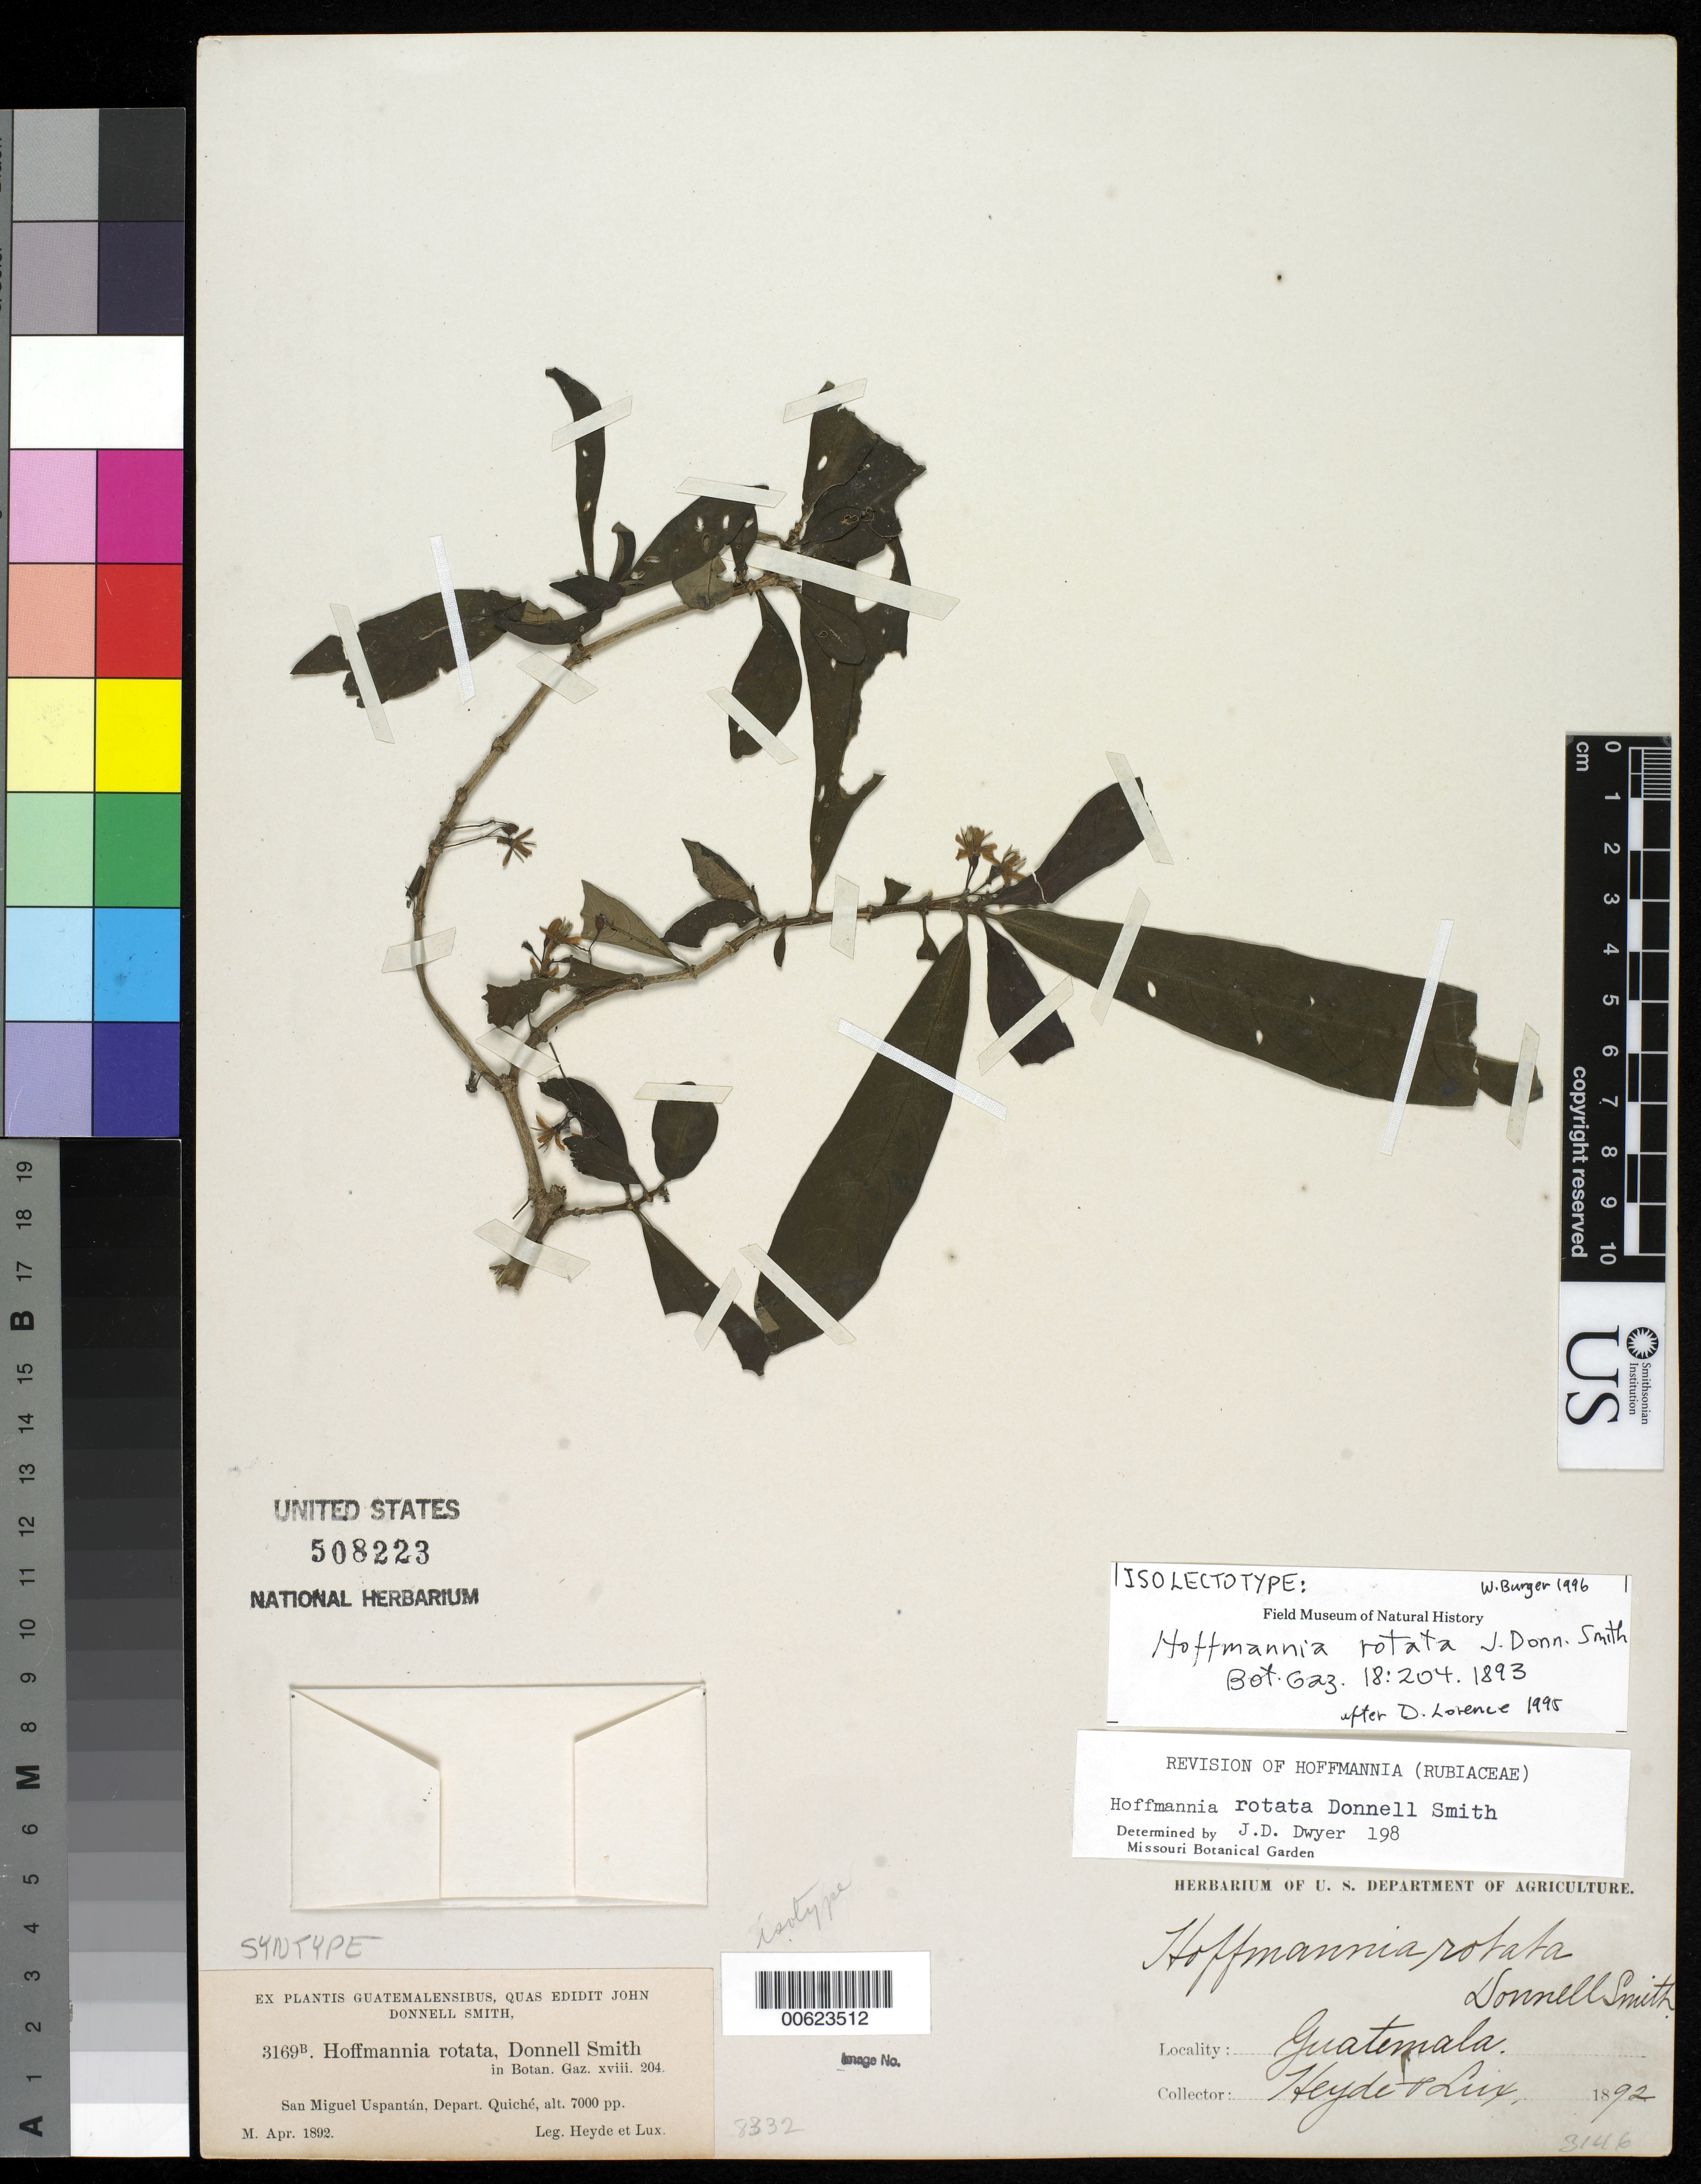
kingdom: Plantae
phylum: Tracheophyta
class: Magnoliopsida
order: Gentianales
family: Rubiaceae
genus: Hoffmannia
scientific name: Hoffmannia rotata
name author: Donn. Sm.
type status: Syntype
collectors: E. T. Heyde & E. Lux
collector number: J.D.S. 3169 b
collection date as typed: Apr 1892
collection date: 1892-04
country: Guatemala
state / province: El Quiché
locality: San Miguel Uspantán.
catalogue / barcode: US 508223